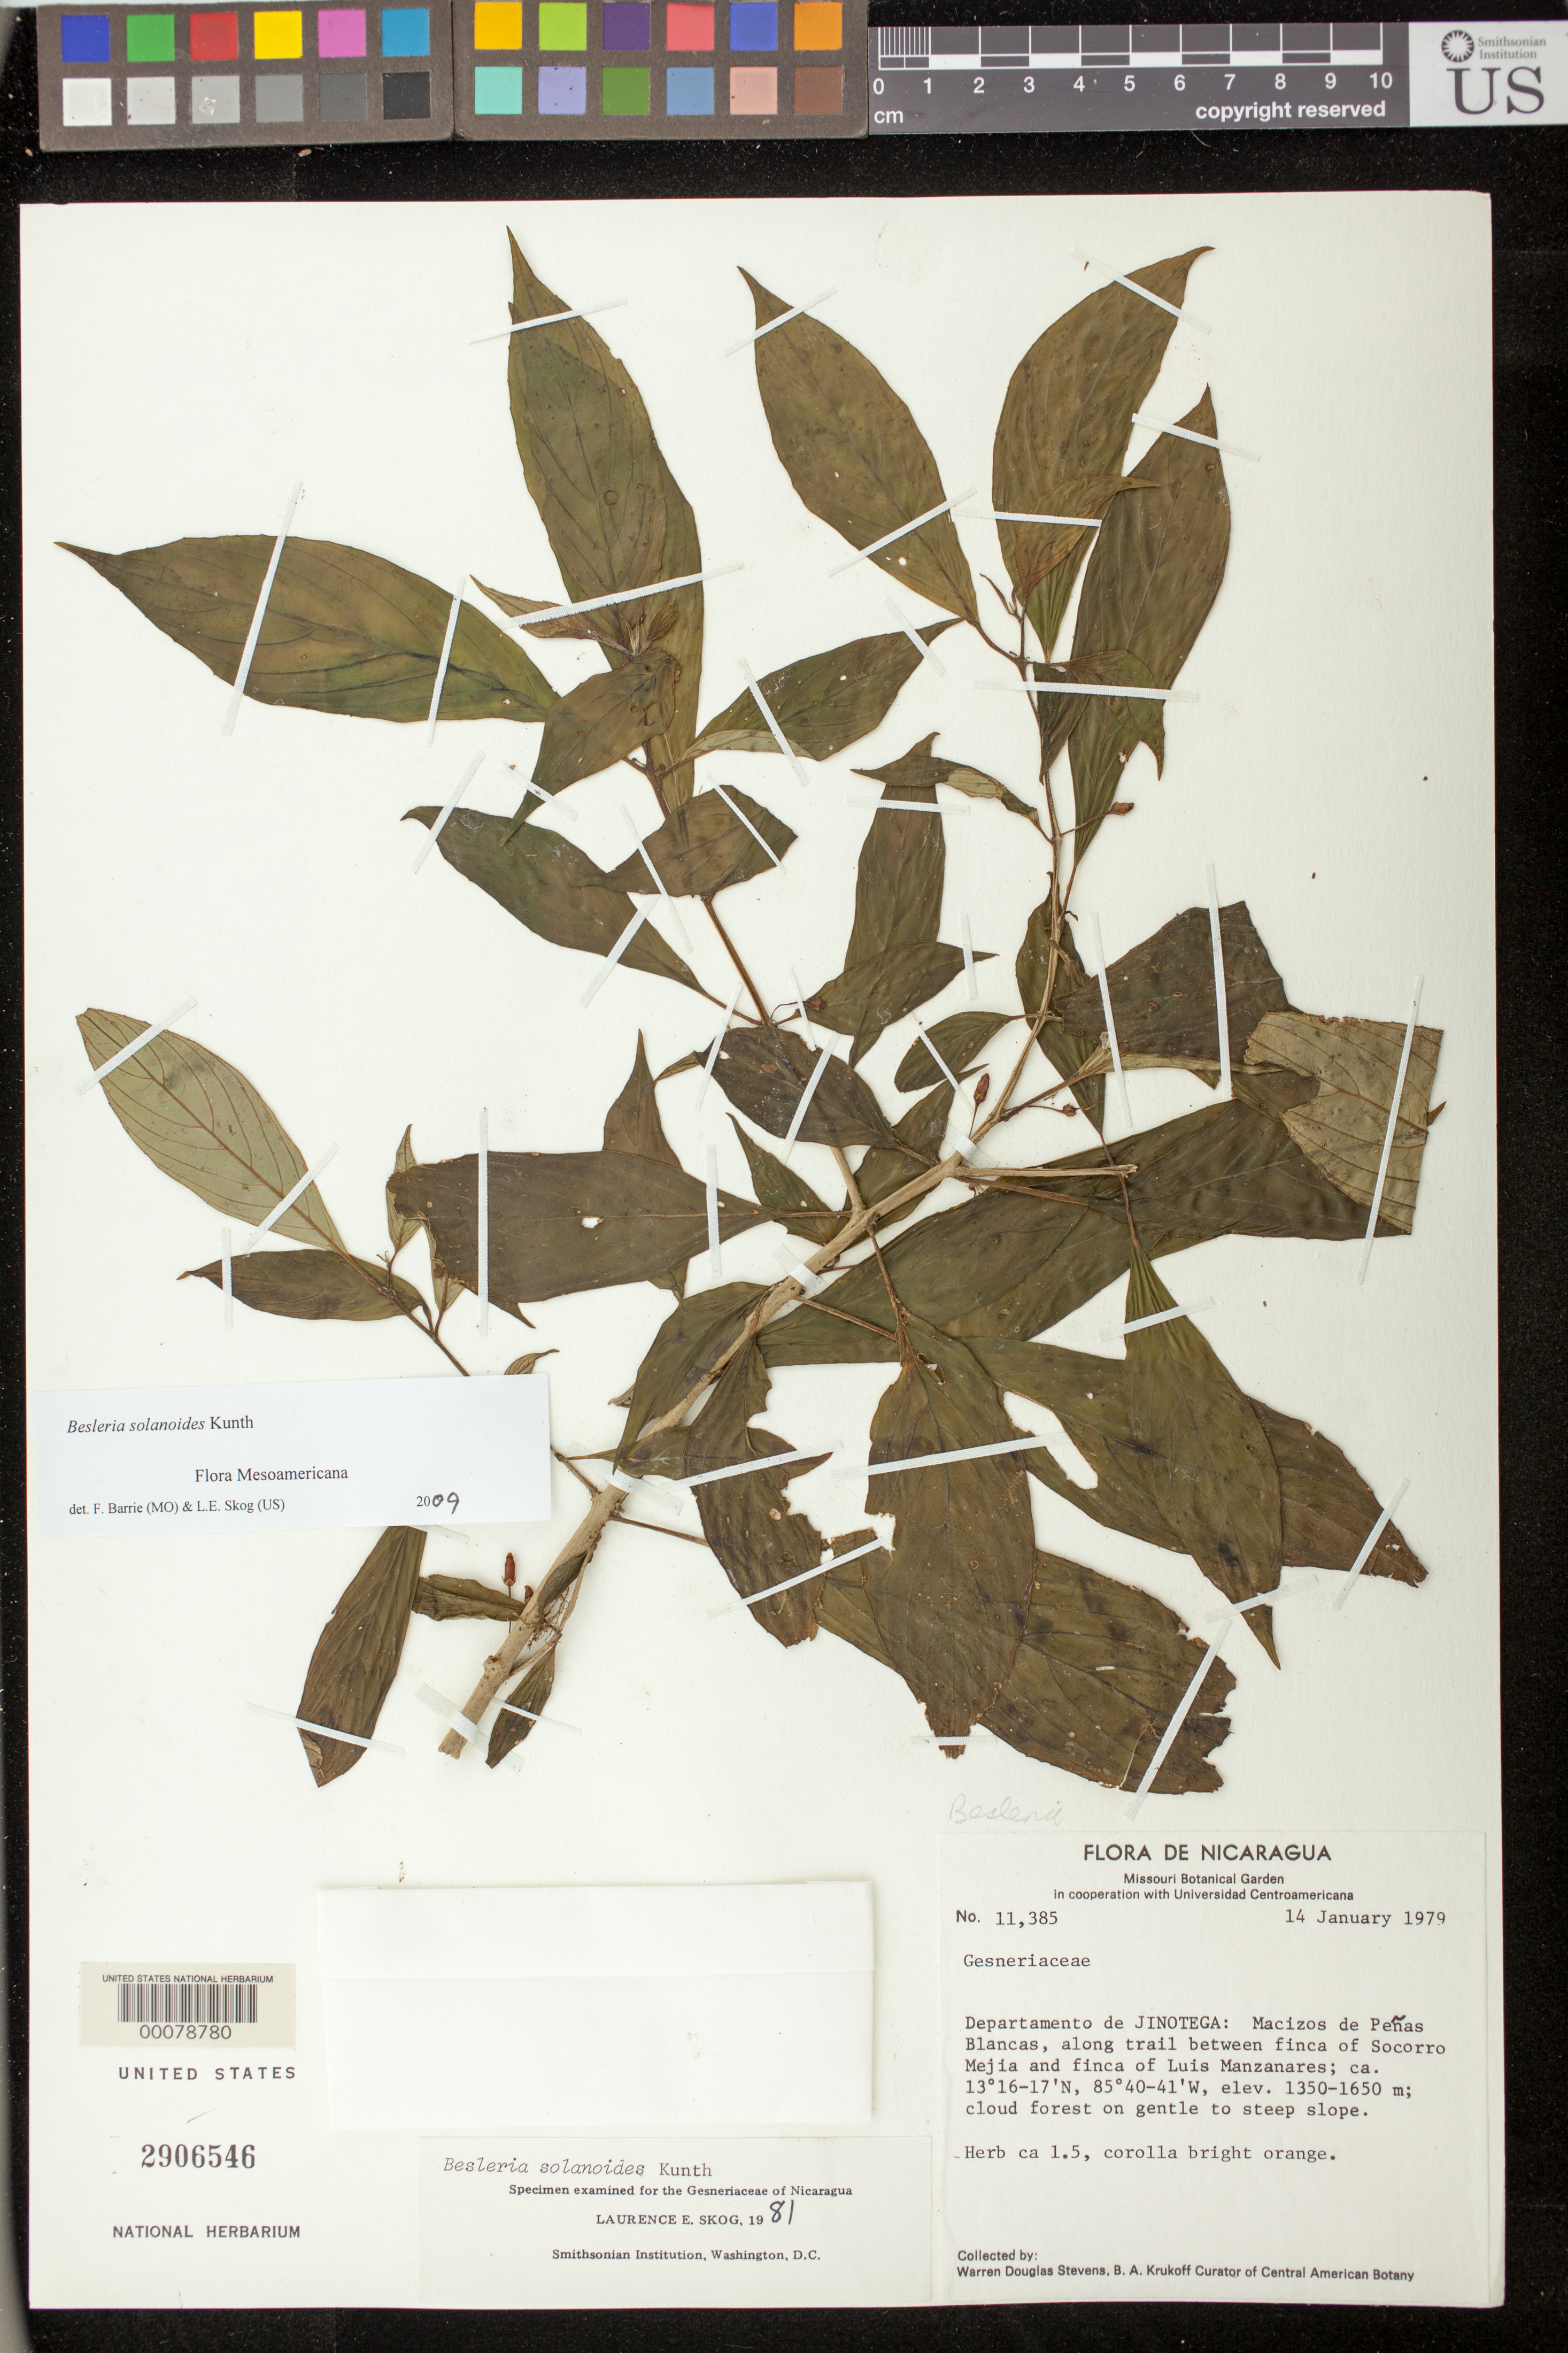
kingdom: Plantae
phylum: Tracheophyta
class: Magnoliopsida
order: Lamiales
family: Gesneriaceae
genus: Besleria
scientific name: Besleria solanoides var. solanoides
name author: Kunth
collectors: W. D. Stevens & B. A. Krukoff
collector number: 11385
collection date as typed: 14 Jan 1979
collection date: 1979-01-14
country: Nicaragua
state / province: Jinotega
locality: Macizos de Penas Blancas, along trail between Finca of Socorro Mejia and Finca of Luismanzanares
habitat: Cloud forest on gentle to steep slope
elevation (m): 1350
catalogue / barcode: US 2906546